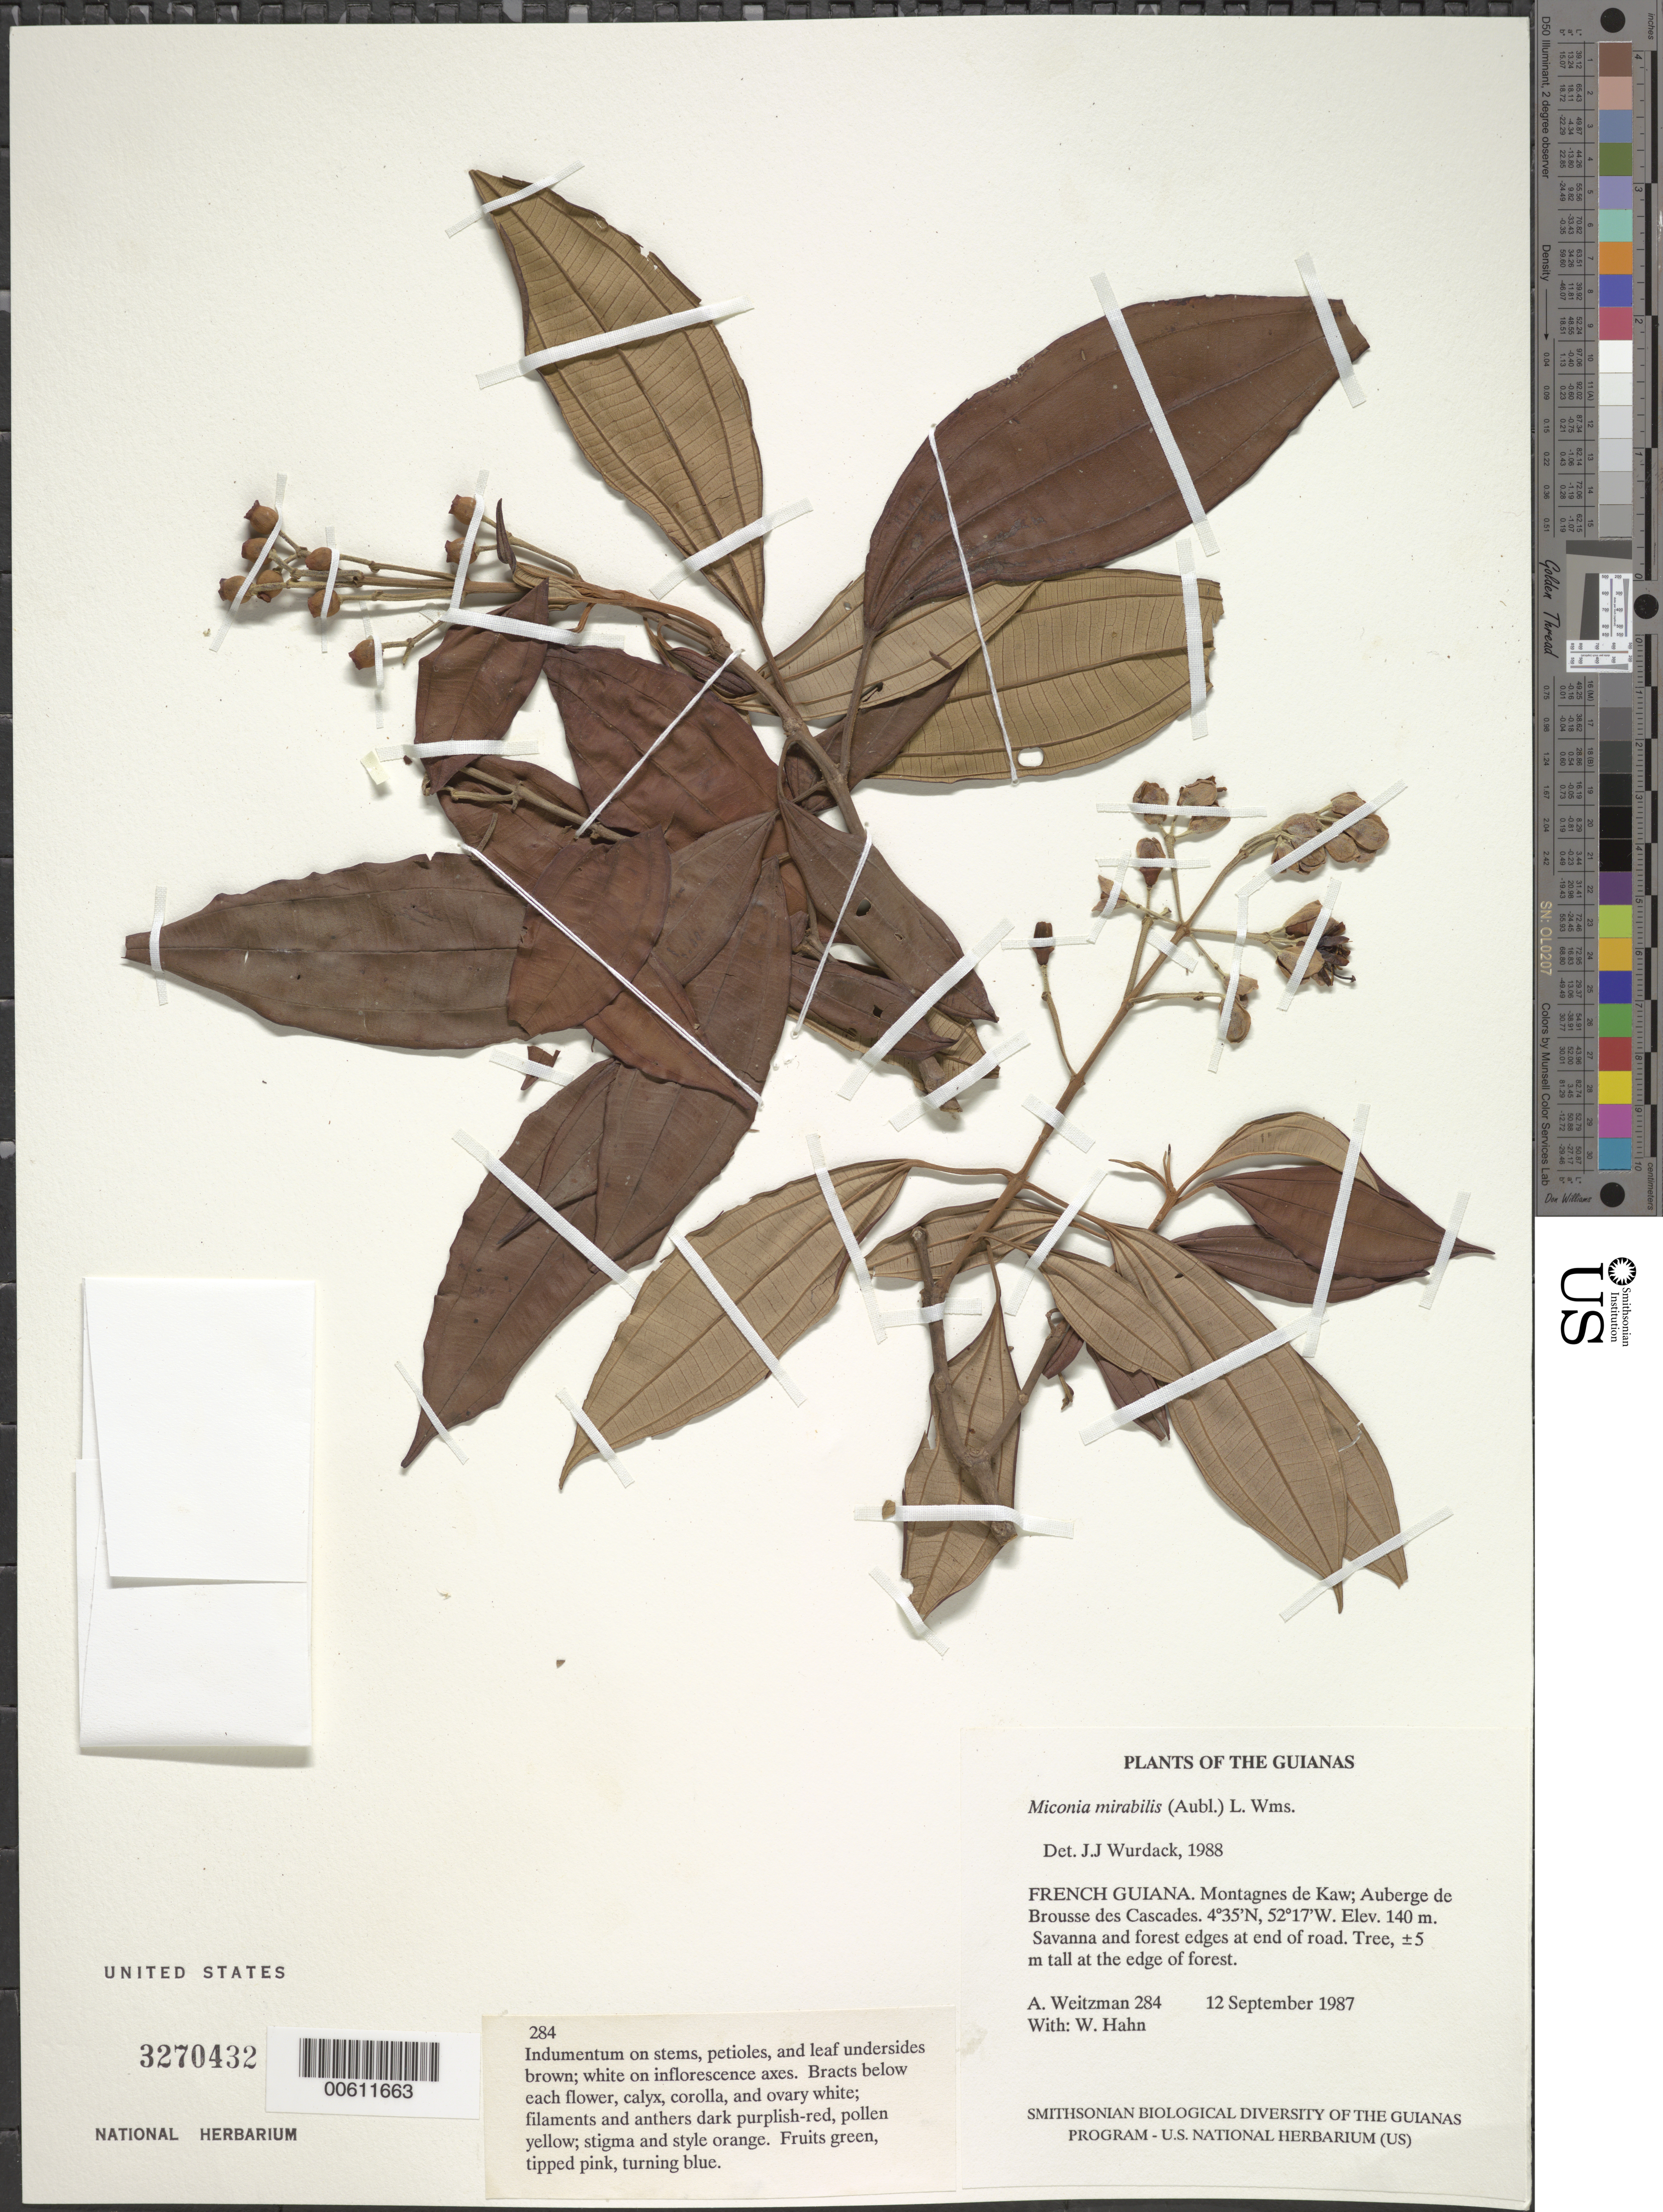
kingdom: Plantae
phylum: Tracheophyta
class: Magnoliopsida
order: Myrtales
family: Melastomataceae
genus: Miconia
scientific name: Miconia mirabilis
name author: (Aubl.) L.O. Williams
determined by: Wurdack, John J., (US), US (UNITED STATES)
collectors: A. L. Weitzman & W. Hahn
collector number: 284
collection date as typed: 12 September 1987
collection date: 1987-09-12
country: French Guiana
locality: Montagnes de Kaw; Auberge de Brousse des Cascades. At end of road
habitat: Savanna and forest edges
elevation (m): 140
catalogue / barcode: US 3270432